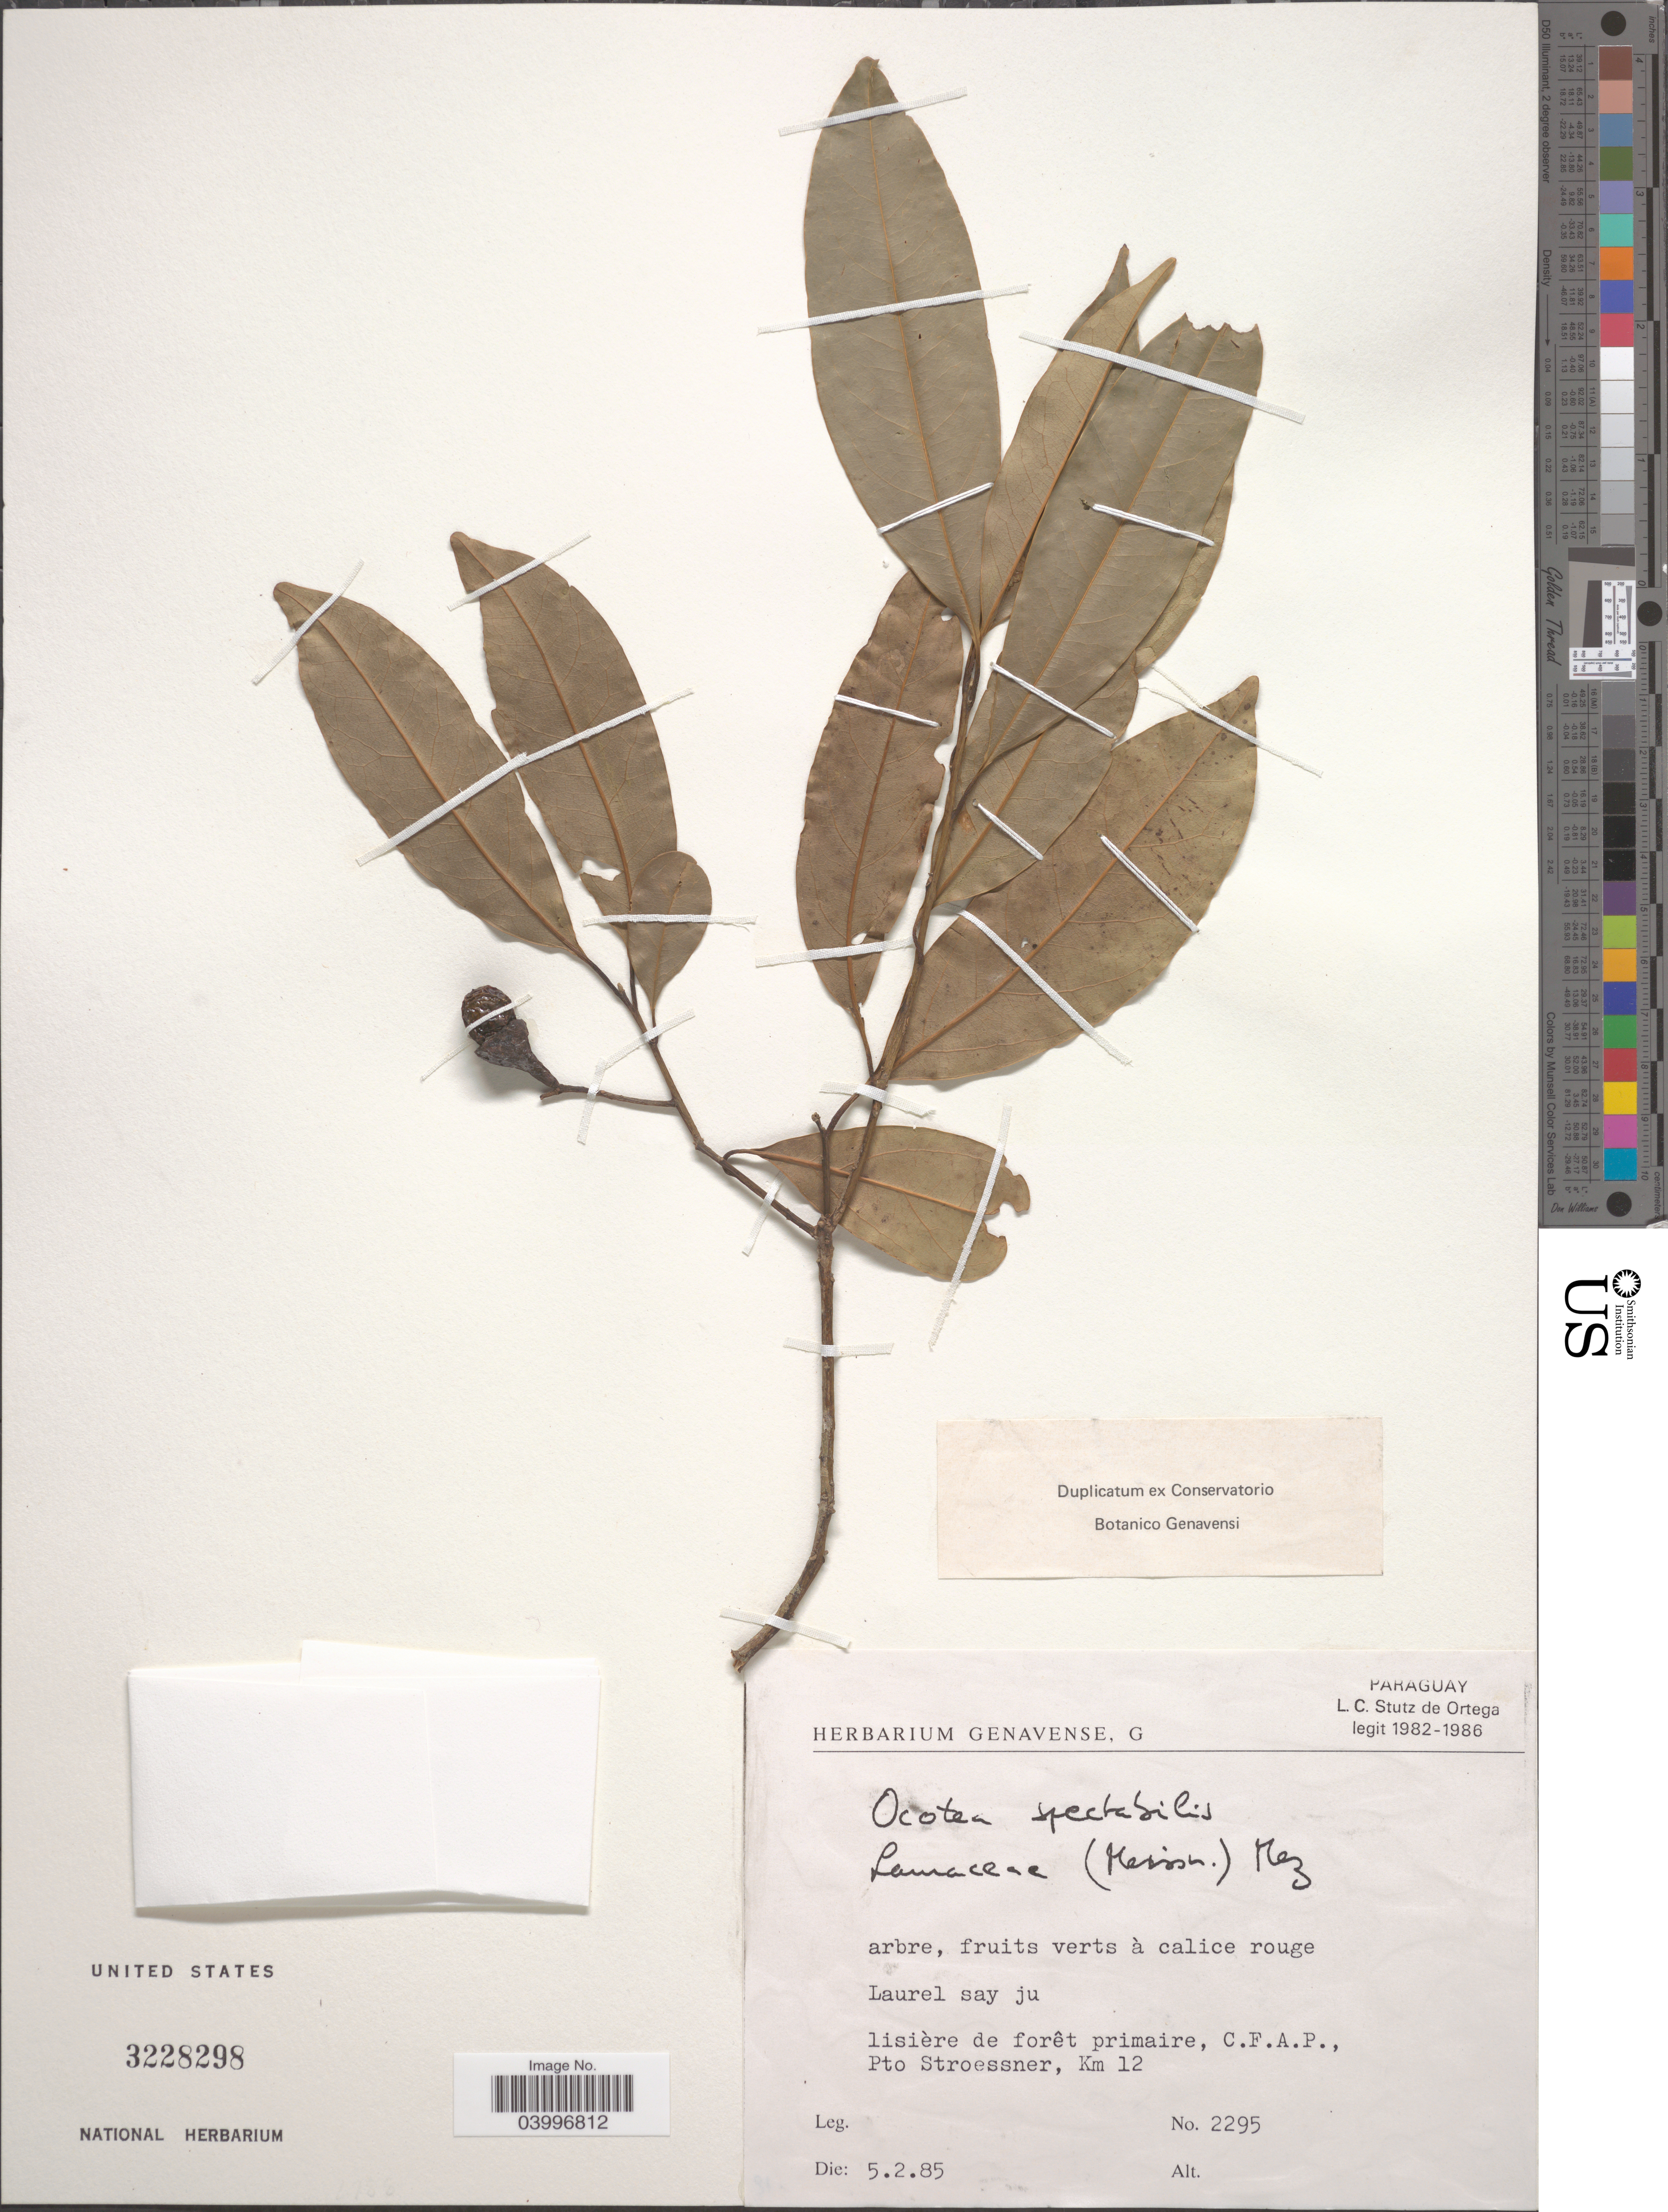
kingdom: Plantae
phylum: Tracheophyta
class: Magnoliopsida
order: Laurales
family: Lauraceae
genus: Ocotea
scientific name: Ocotea spectabilis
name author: (Meisn.) Mez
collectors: L. Stutz de Ortega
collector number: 2295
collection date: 1985-02-05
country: Paraguay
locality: Lisière de forêt primaire, C.F.A.P., Pto Stroessner, Km 12.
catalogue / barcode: US 3228298